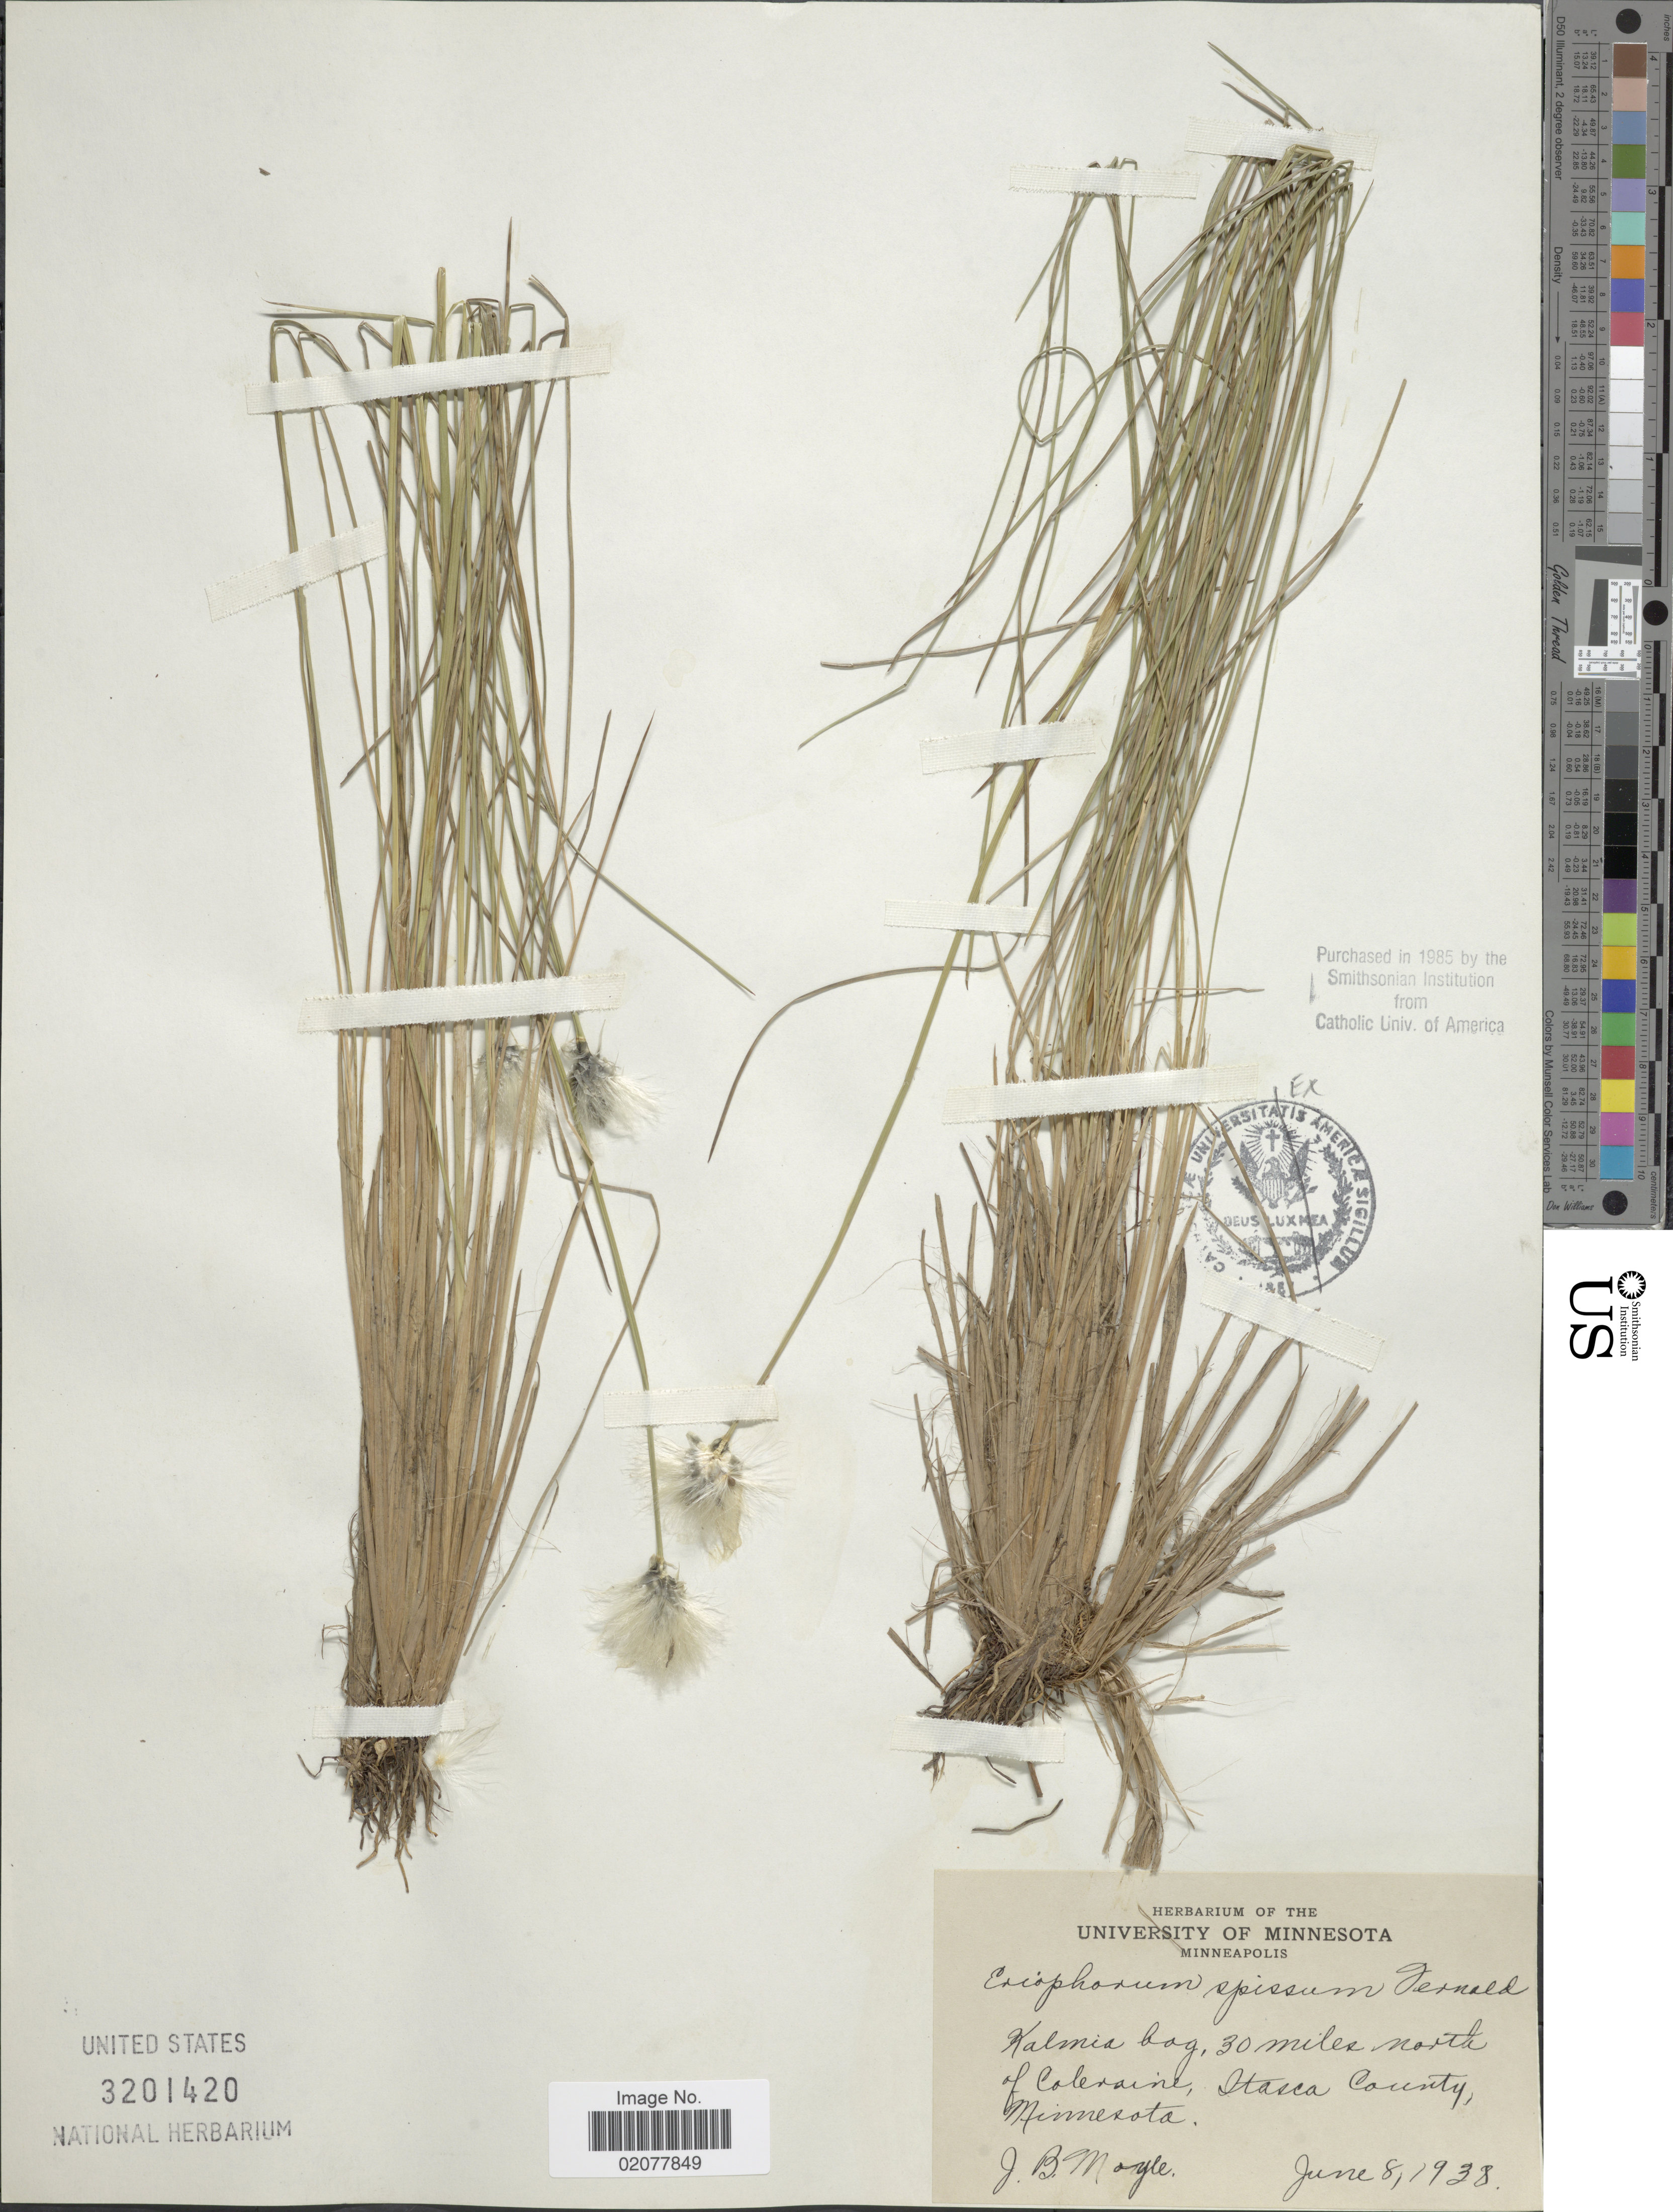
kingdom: Plantae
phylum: Tracheophyta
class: Liliopsida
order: Poales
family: Cyperaceae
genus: Eriophorum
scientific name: Eriophorum spissum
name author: Fernald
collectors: J. Moyle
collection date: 1938-06-08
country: United States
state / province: Minnesota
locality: Kalmia bog, 30 miles north of Colerine, Itasca County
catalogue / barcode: US 3201420